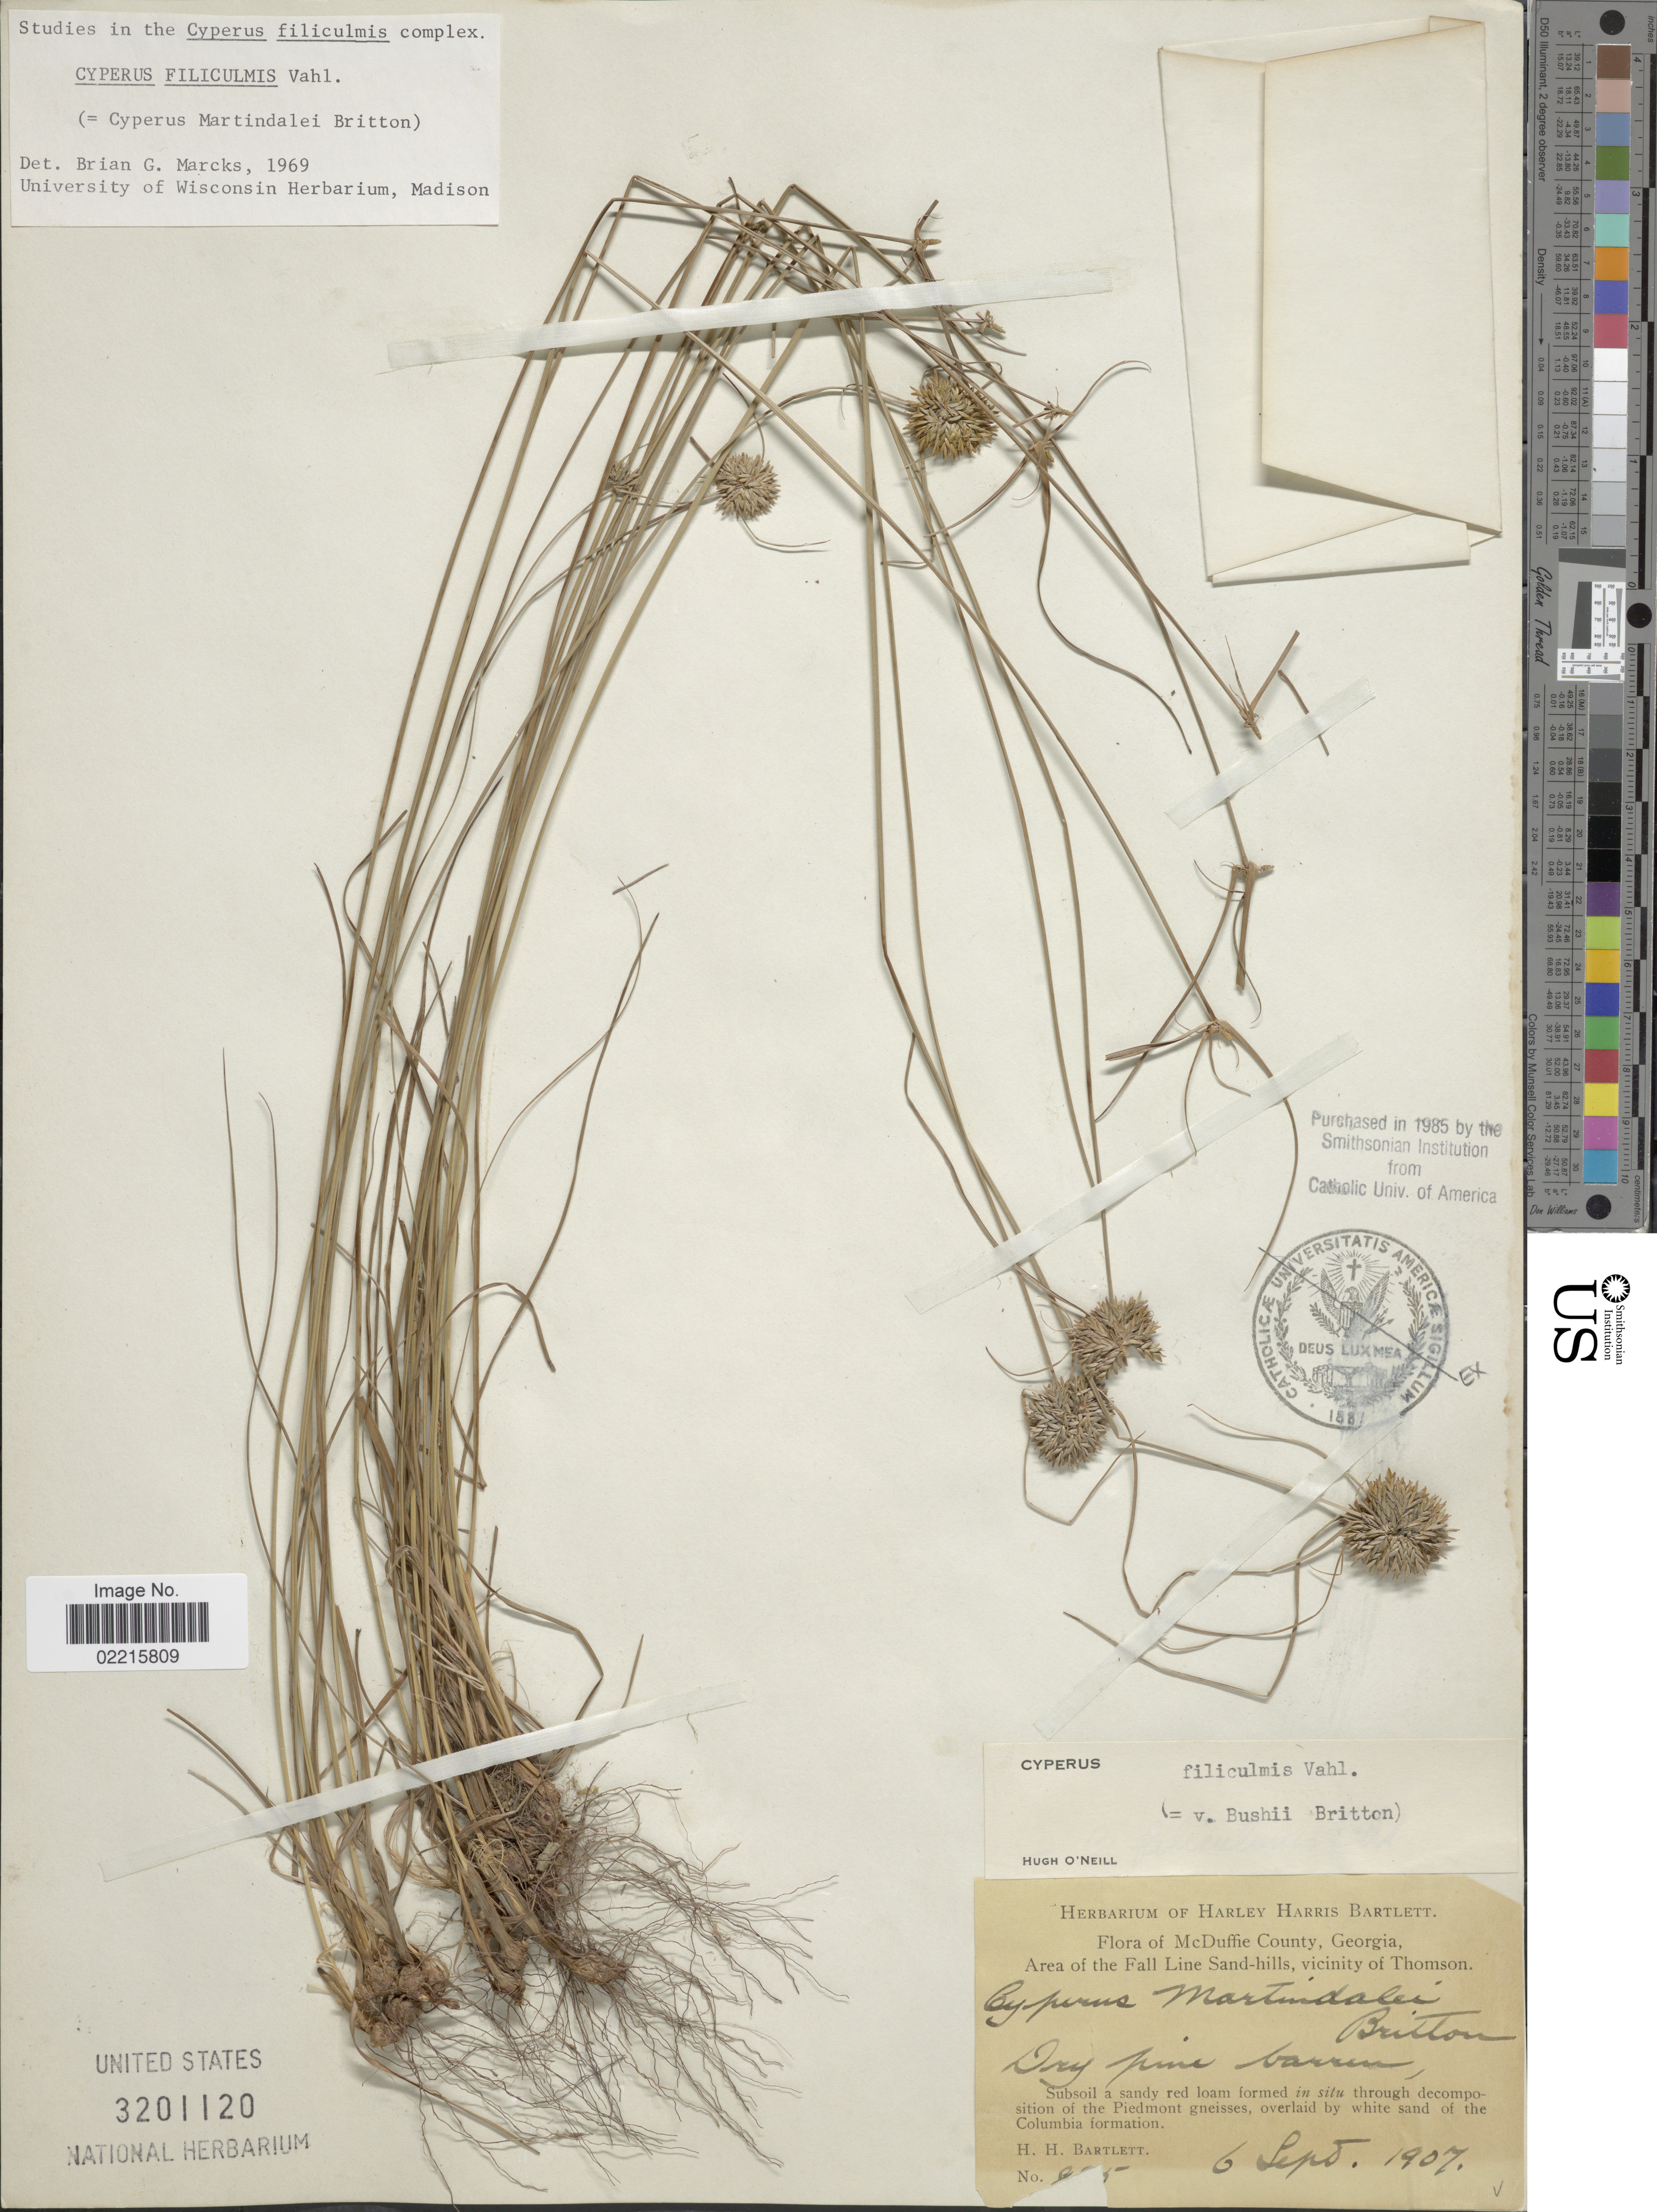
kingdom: Plantae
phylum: Tracheophyta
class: Liliopsida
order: Poales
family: Cyperaceae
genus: Cyperus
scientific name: Cyperus filiculmis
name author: Vahl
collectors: H. H. Bartlett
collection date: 1907-09-06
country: United States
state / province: Georgia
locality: McDuffie County. Area of the Fall Line Sand-hills, vicinity of Thomson.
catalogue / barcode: US 3201120